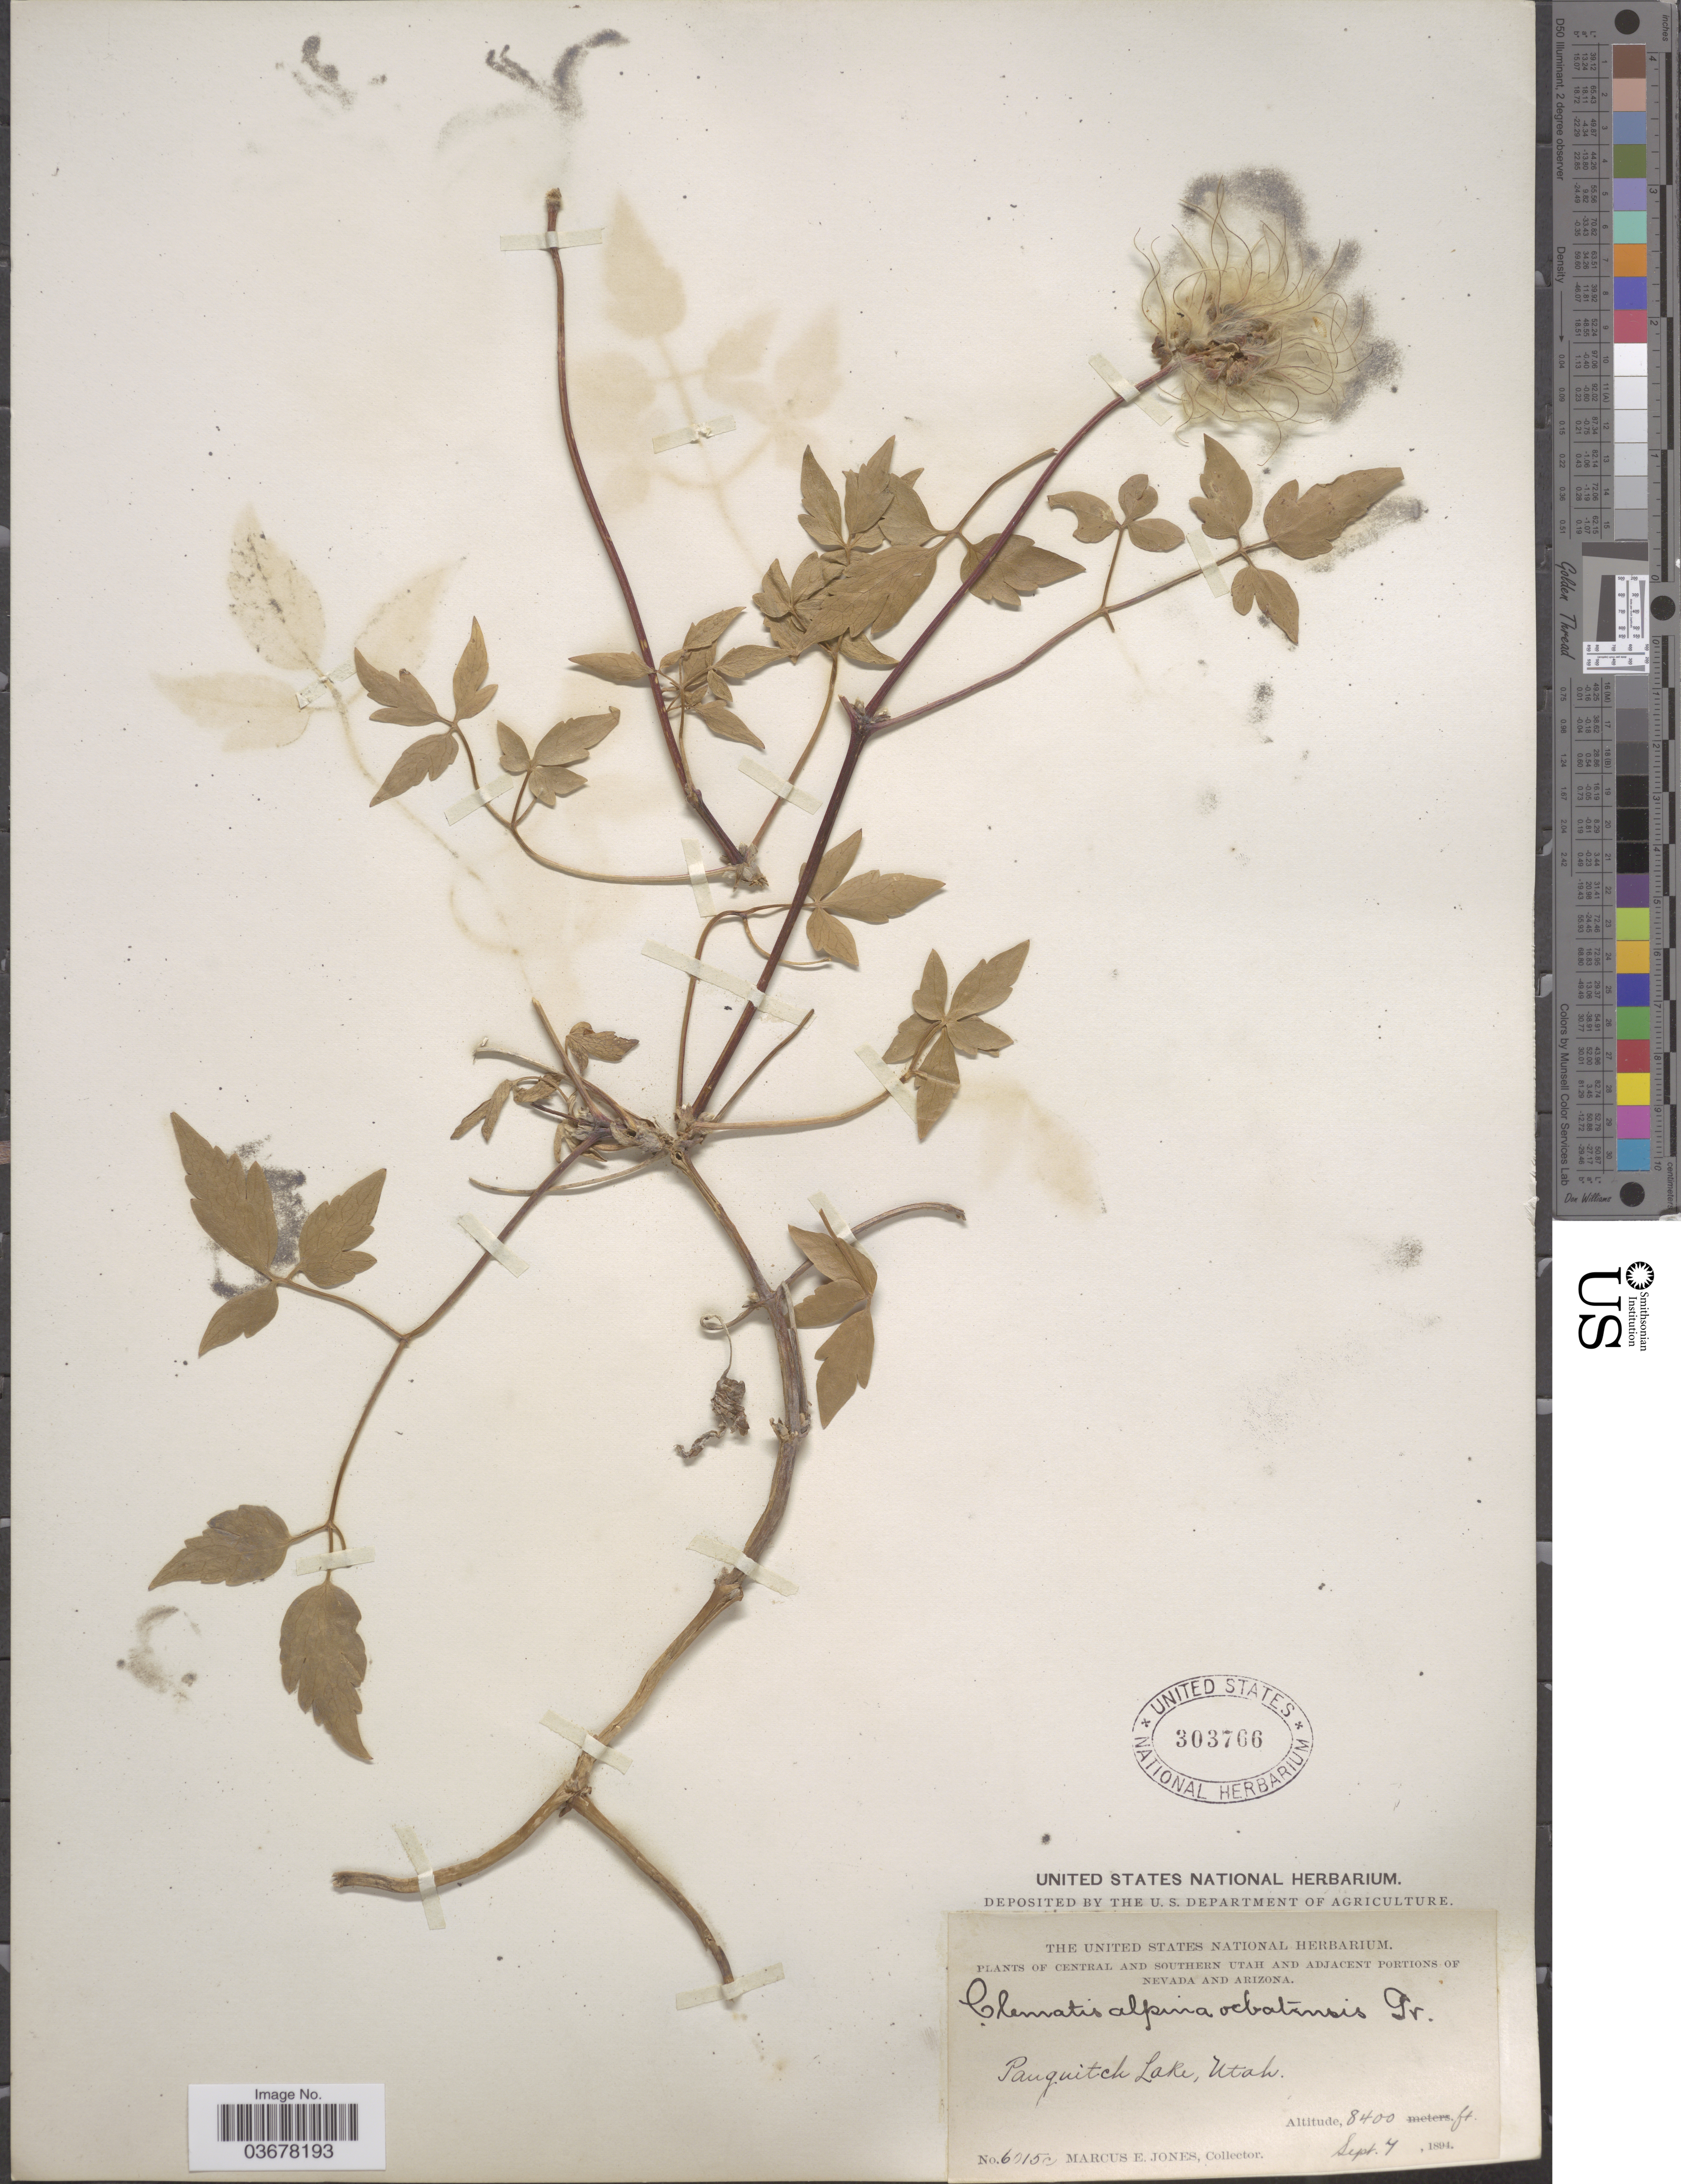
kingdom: Plantae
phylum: Tracheophyta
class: Magnoliopsida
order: Ranunculales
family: Ranunculaceae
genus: Clematis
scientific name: Clematis columbiana var. columbiana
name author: (Nutt.) Torr. & A. Gray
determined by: Strong, M. T., (US), Smithsonian Institution - National Museum of Natural History (UNITED STATES)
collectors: M. E. Jones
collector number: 6015c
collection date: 1894-09-07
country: United States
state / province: Utah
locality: Central and southern Utah. Panguitch Lake.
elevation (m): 2560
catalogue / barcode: US 303766